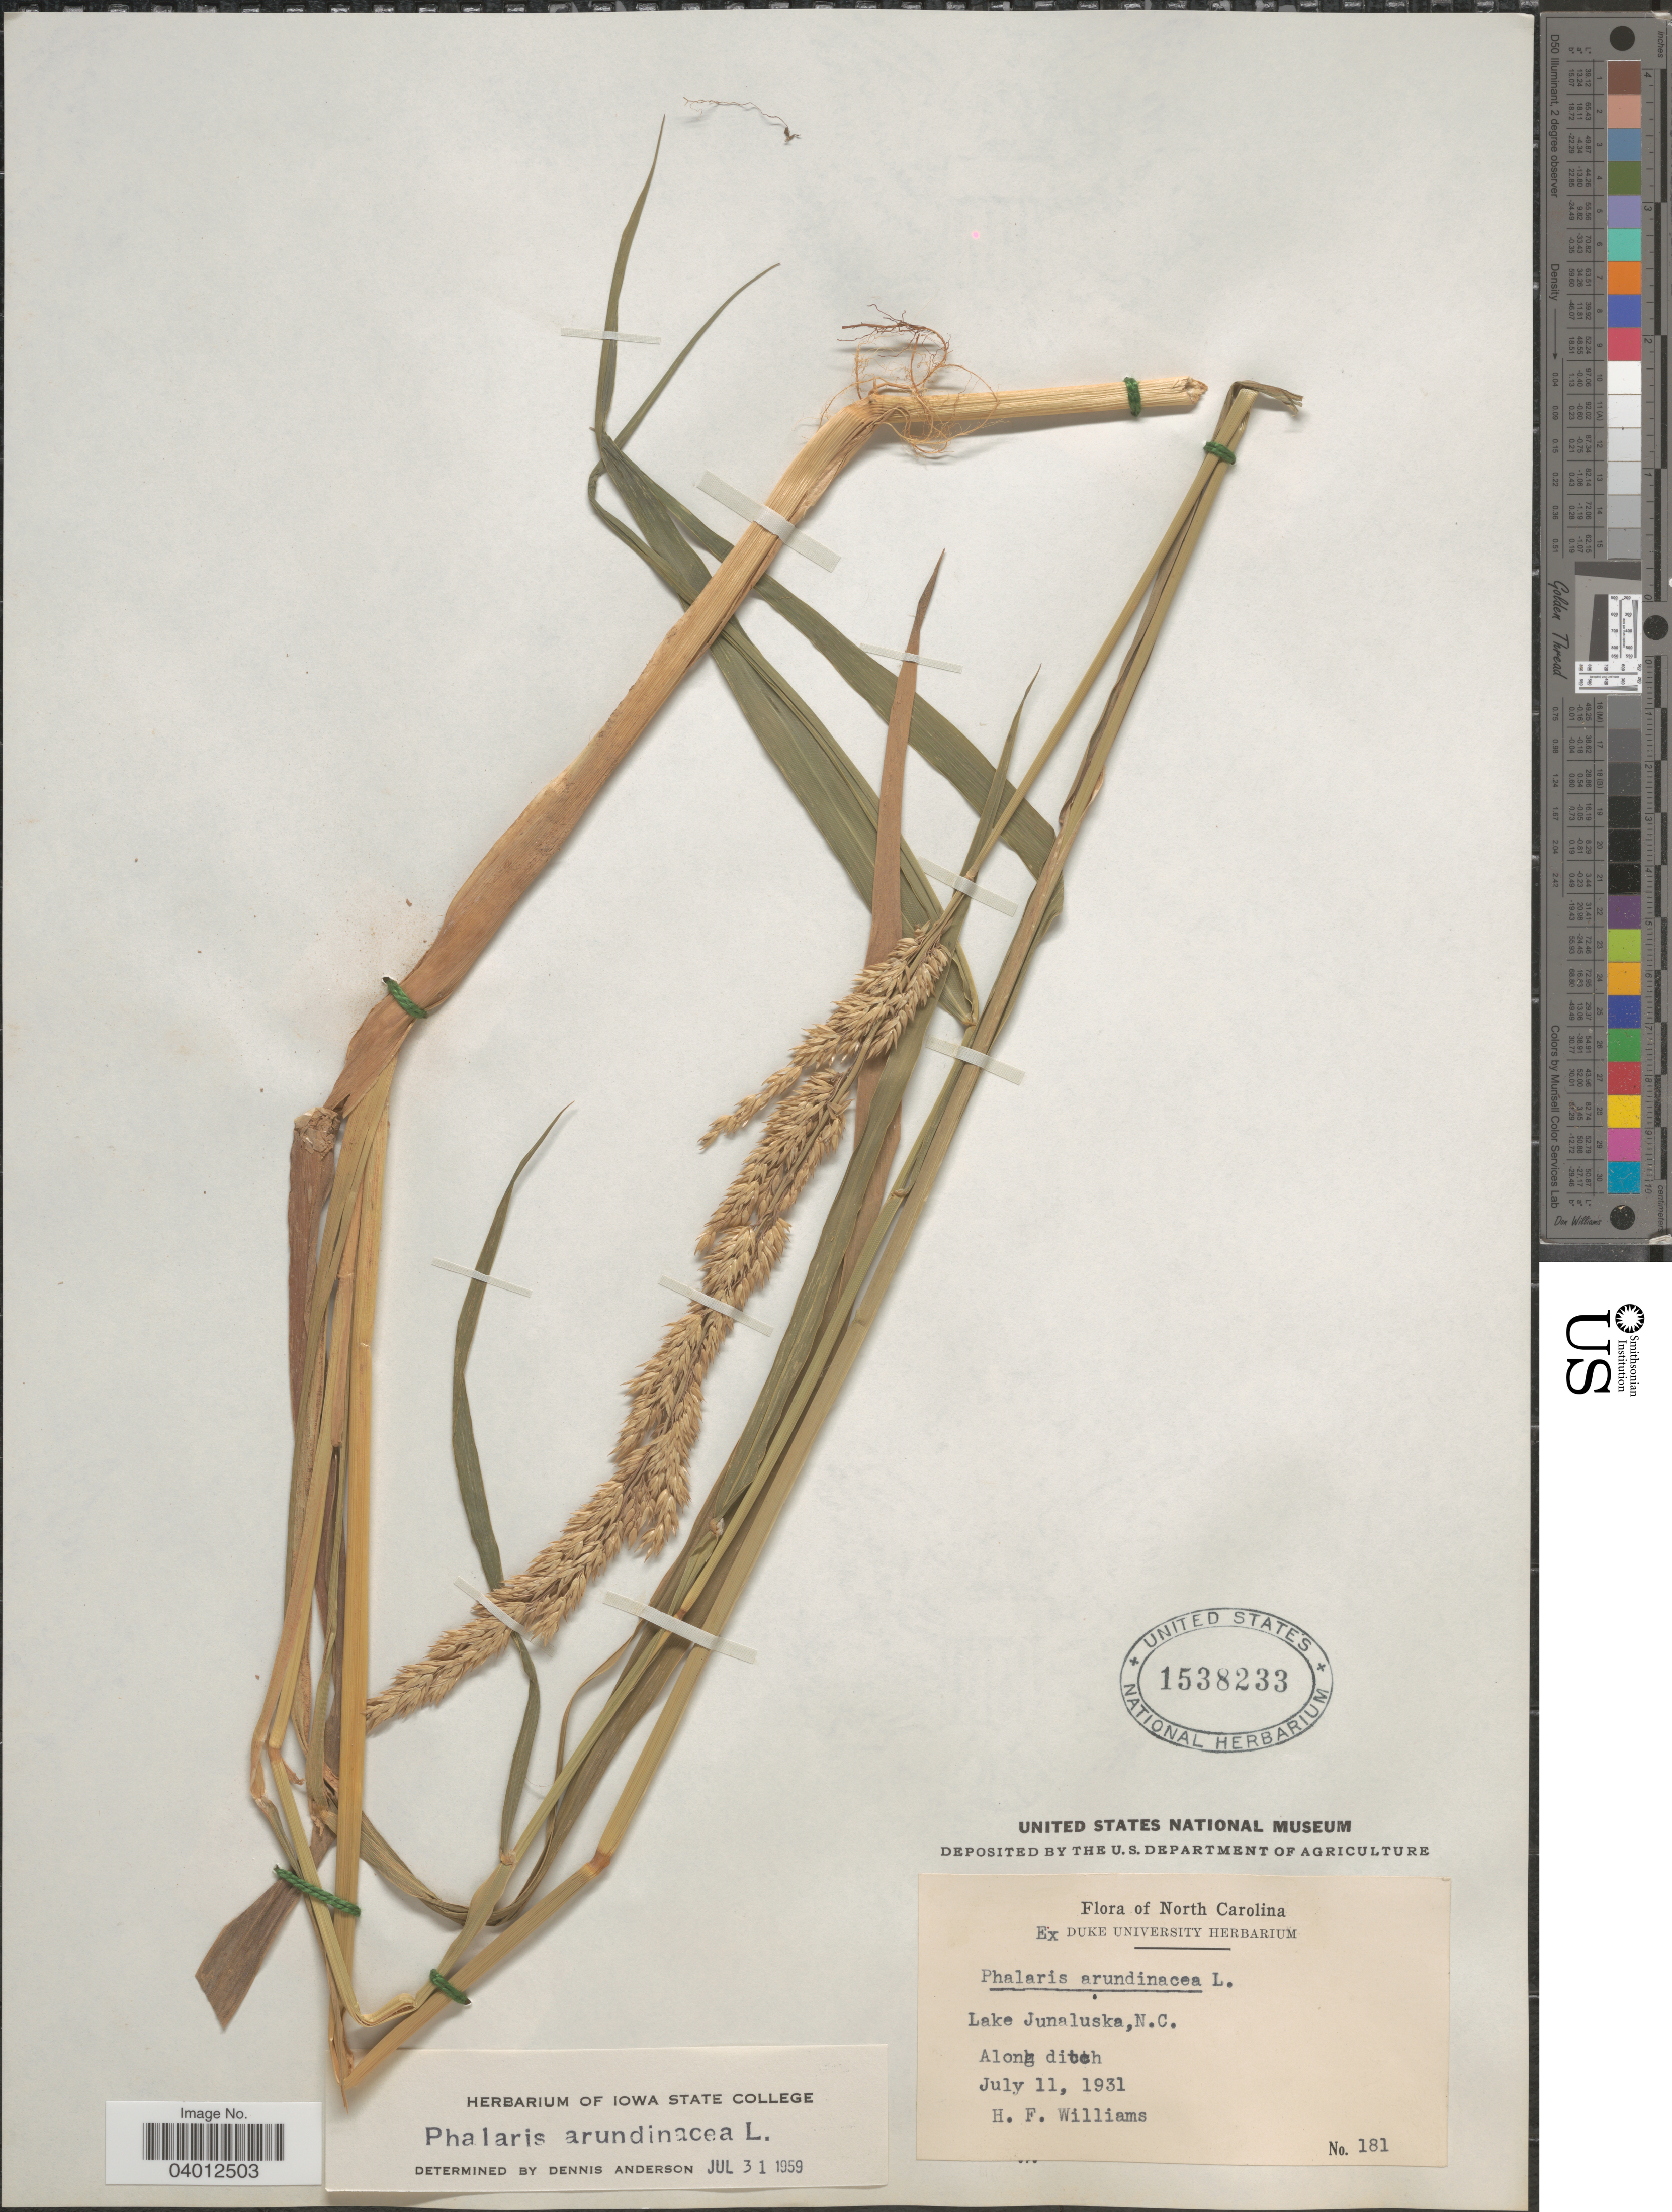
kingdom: Plantae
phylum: Tracheophyta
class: Liliopsida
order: Poales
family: Poaceae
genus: Phalaris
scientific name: Phalaris arundinacea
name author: L.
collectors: H. Williams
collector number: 181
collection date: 1931-07-11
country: United States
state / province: North Carolina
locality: Lake Junaluska.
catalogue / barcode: US 1538233